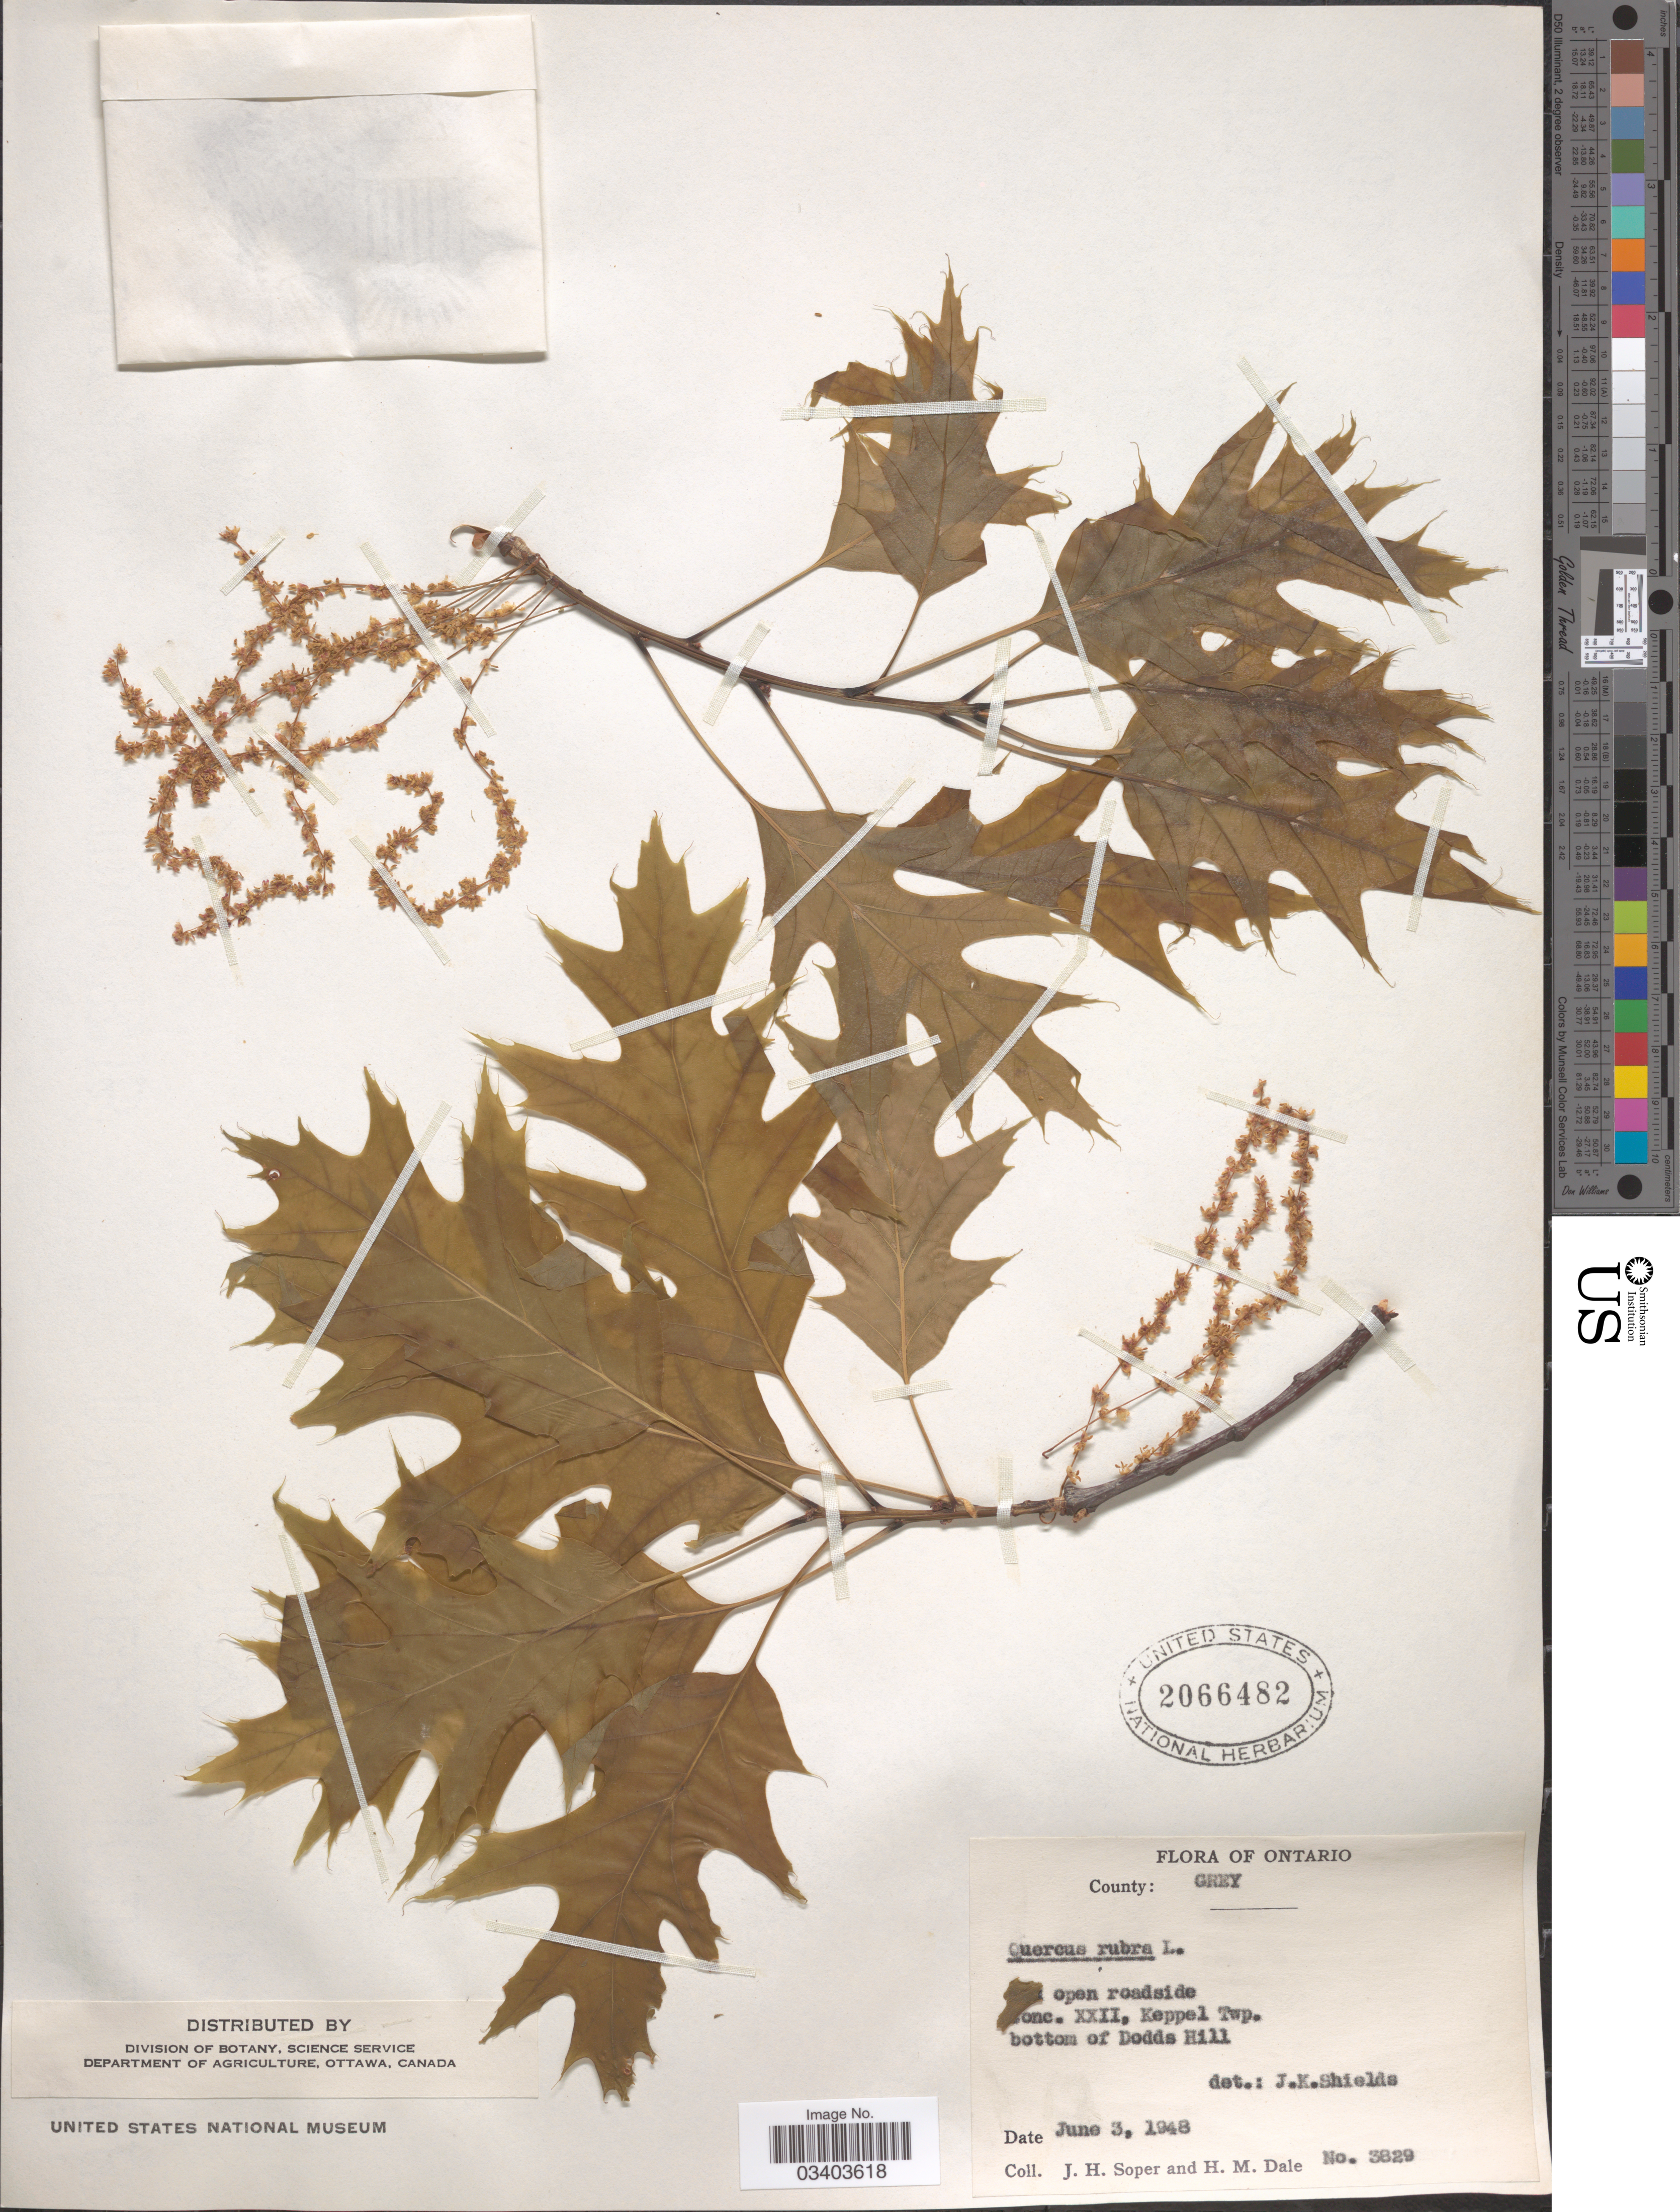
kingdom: Plantae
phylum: Tracheophyta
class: Magnoliopsida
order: Fagales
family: Fagaceae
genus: Quercus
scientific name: Quercus borealis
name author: F. Michx.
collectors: J. H. Soper & H. M. Dale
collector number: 3829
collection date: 1948-06-03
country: Canada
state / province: Ontario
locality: County: Grey, Conc. XXII, Keppel Twp. bottom of Dodds Hill.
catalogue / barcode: US 2066482